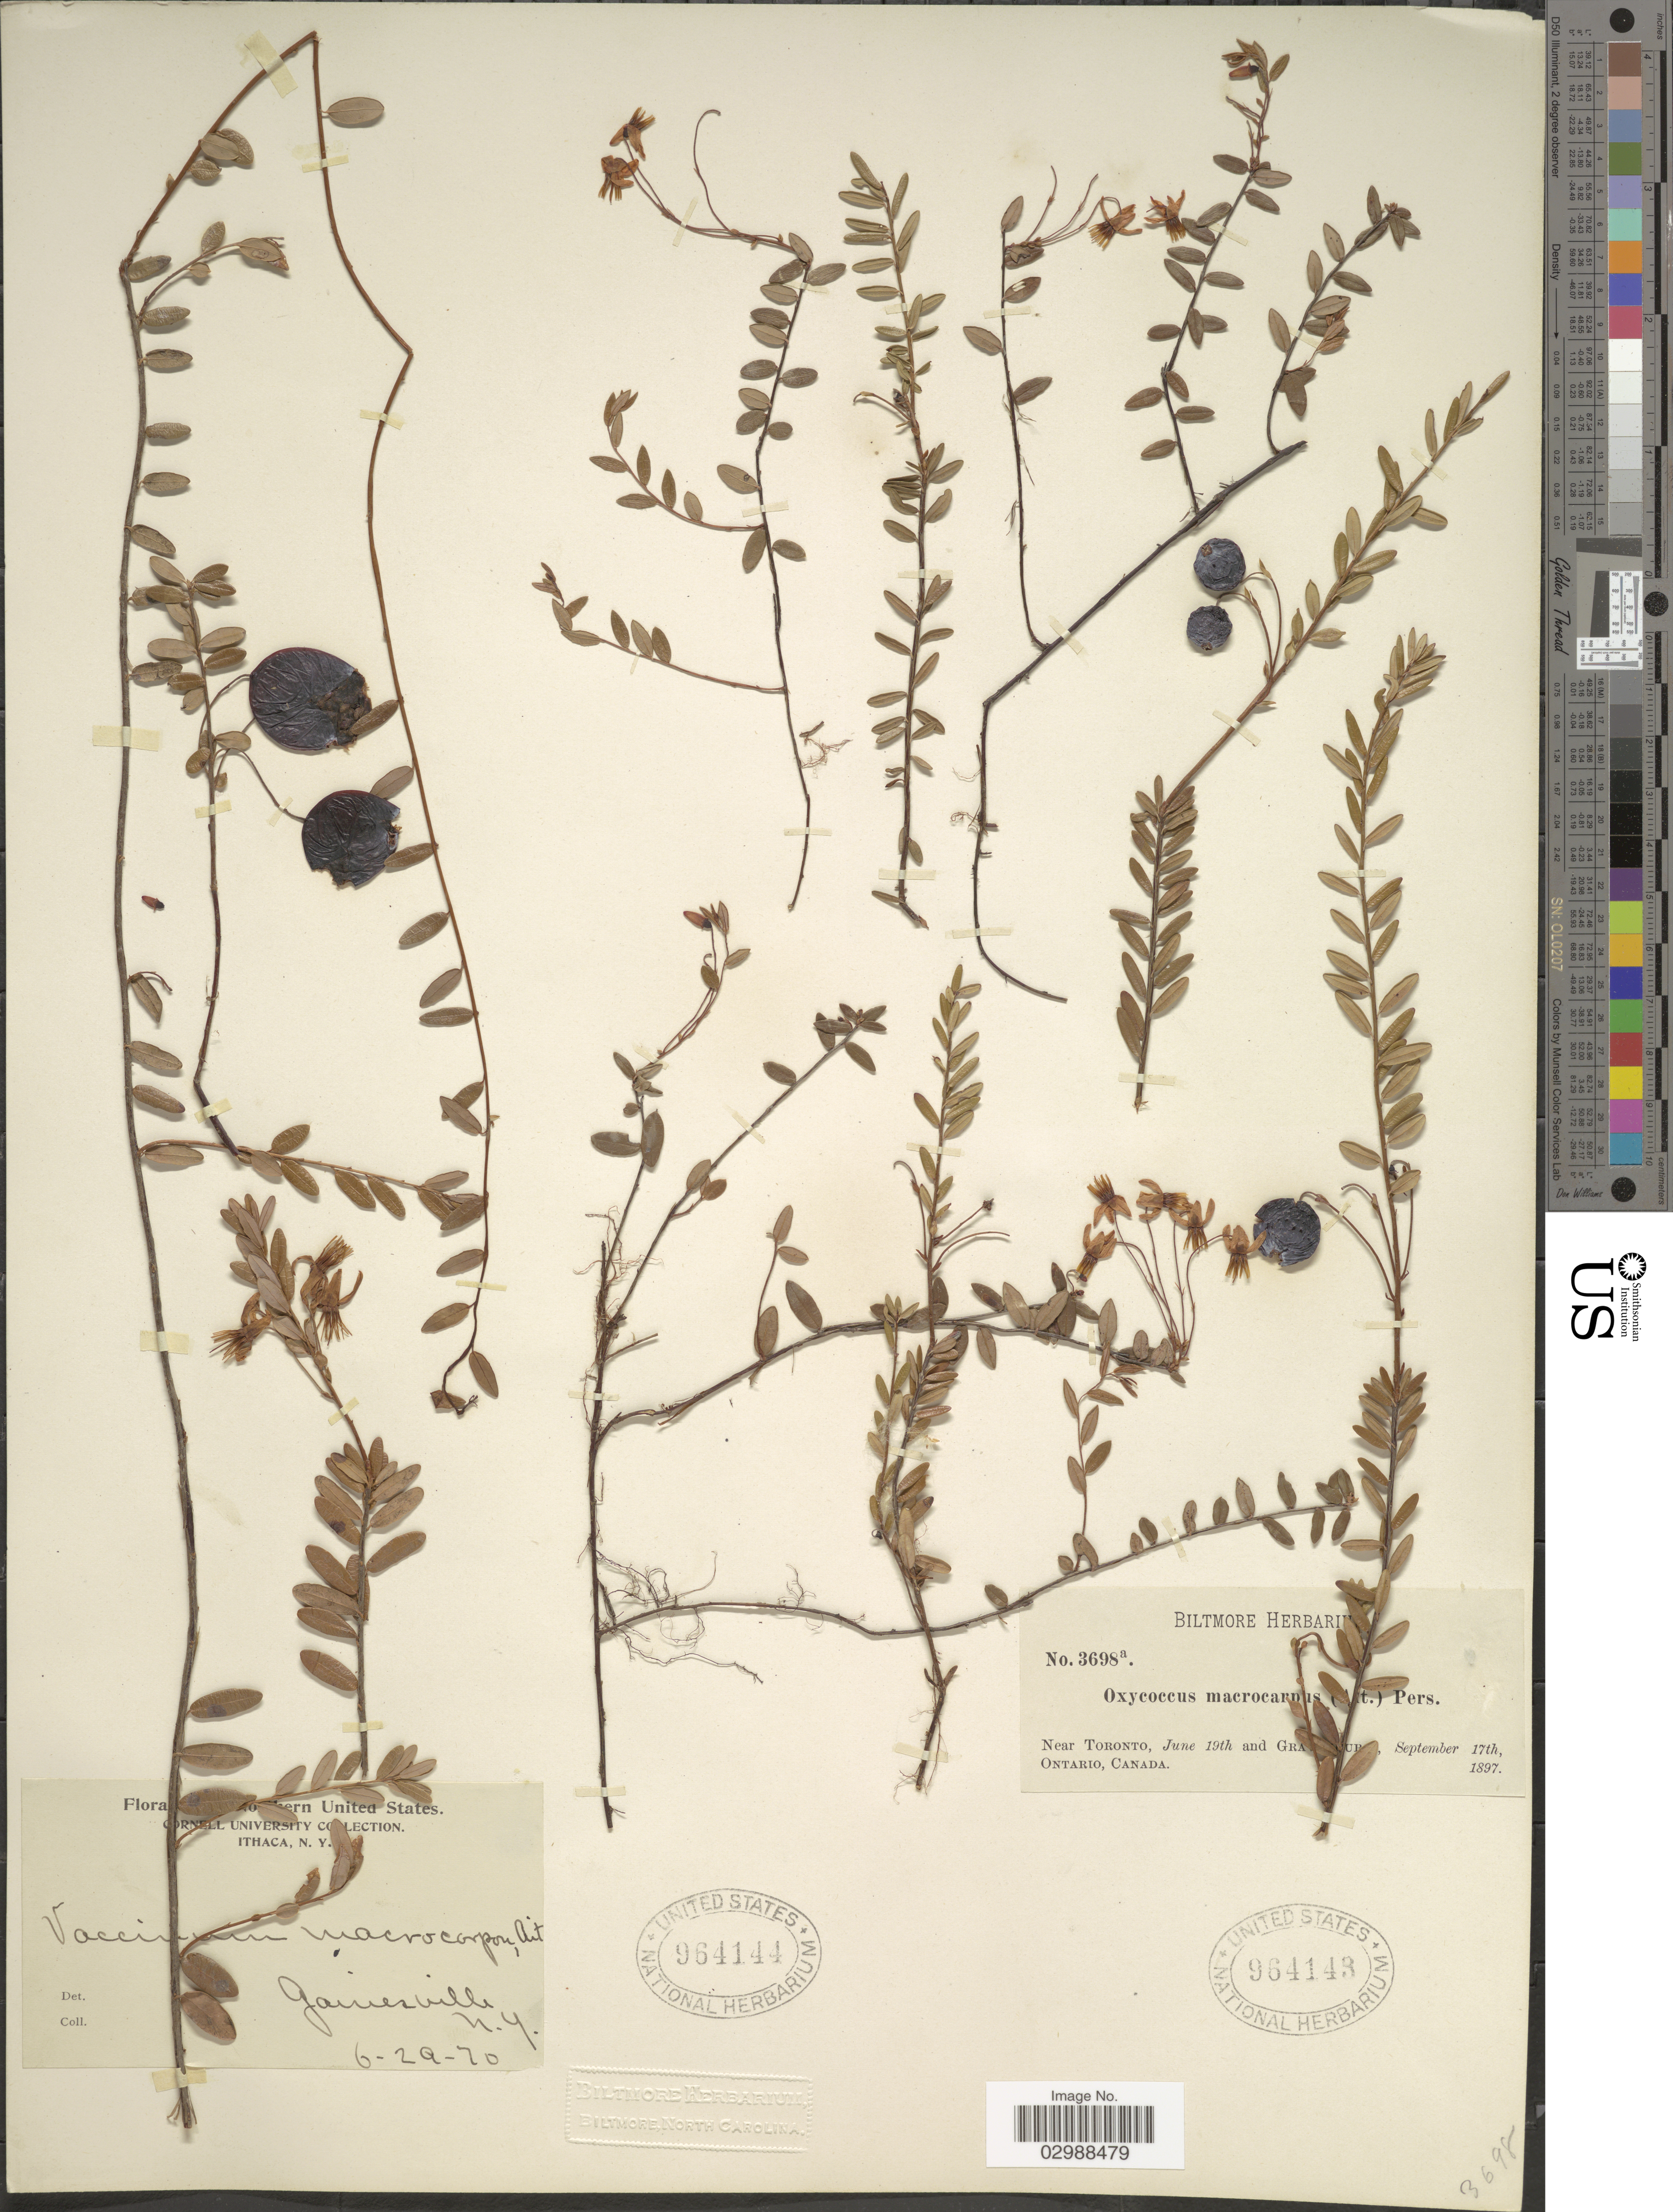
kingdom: Plantae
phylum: Tracheophyta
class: Magnoliopsida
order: Ericales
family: Ericaceae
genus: Vaccinium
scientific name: Vaccinium macrocarpon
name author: Aiton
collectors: ex herb. Biltmore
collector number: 3698a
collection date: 1897-09-17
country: Canada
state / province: Ontario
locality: Near Toronto, June 19th and Gravenhurst.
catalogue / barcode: US 964143-2